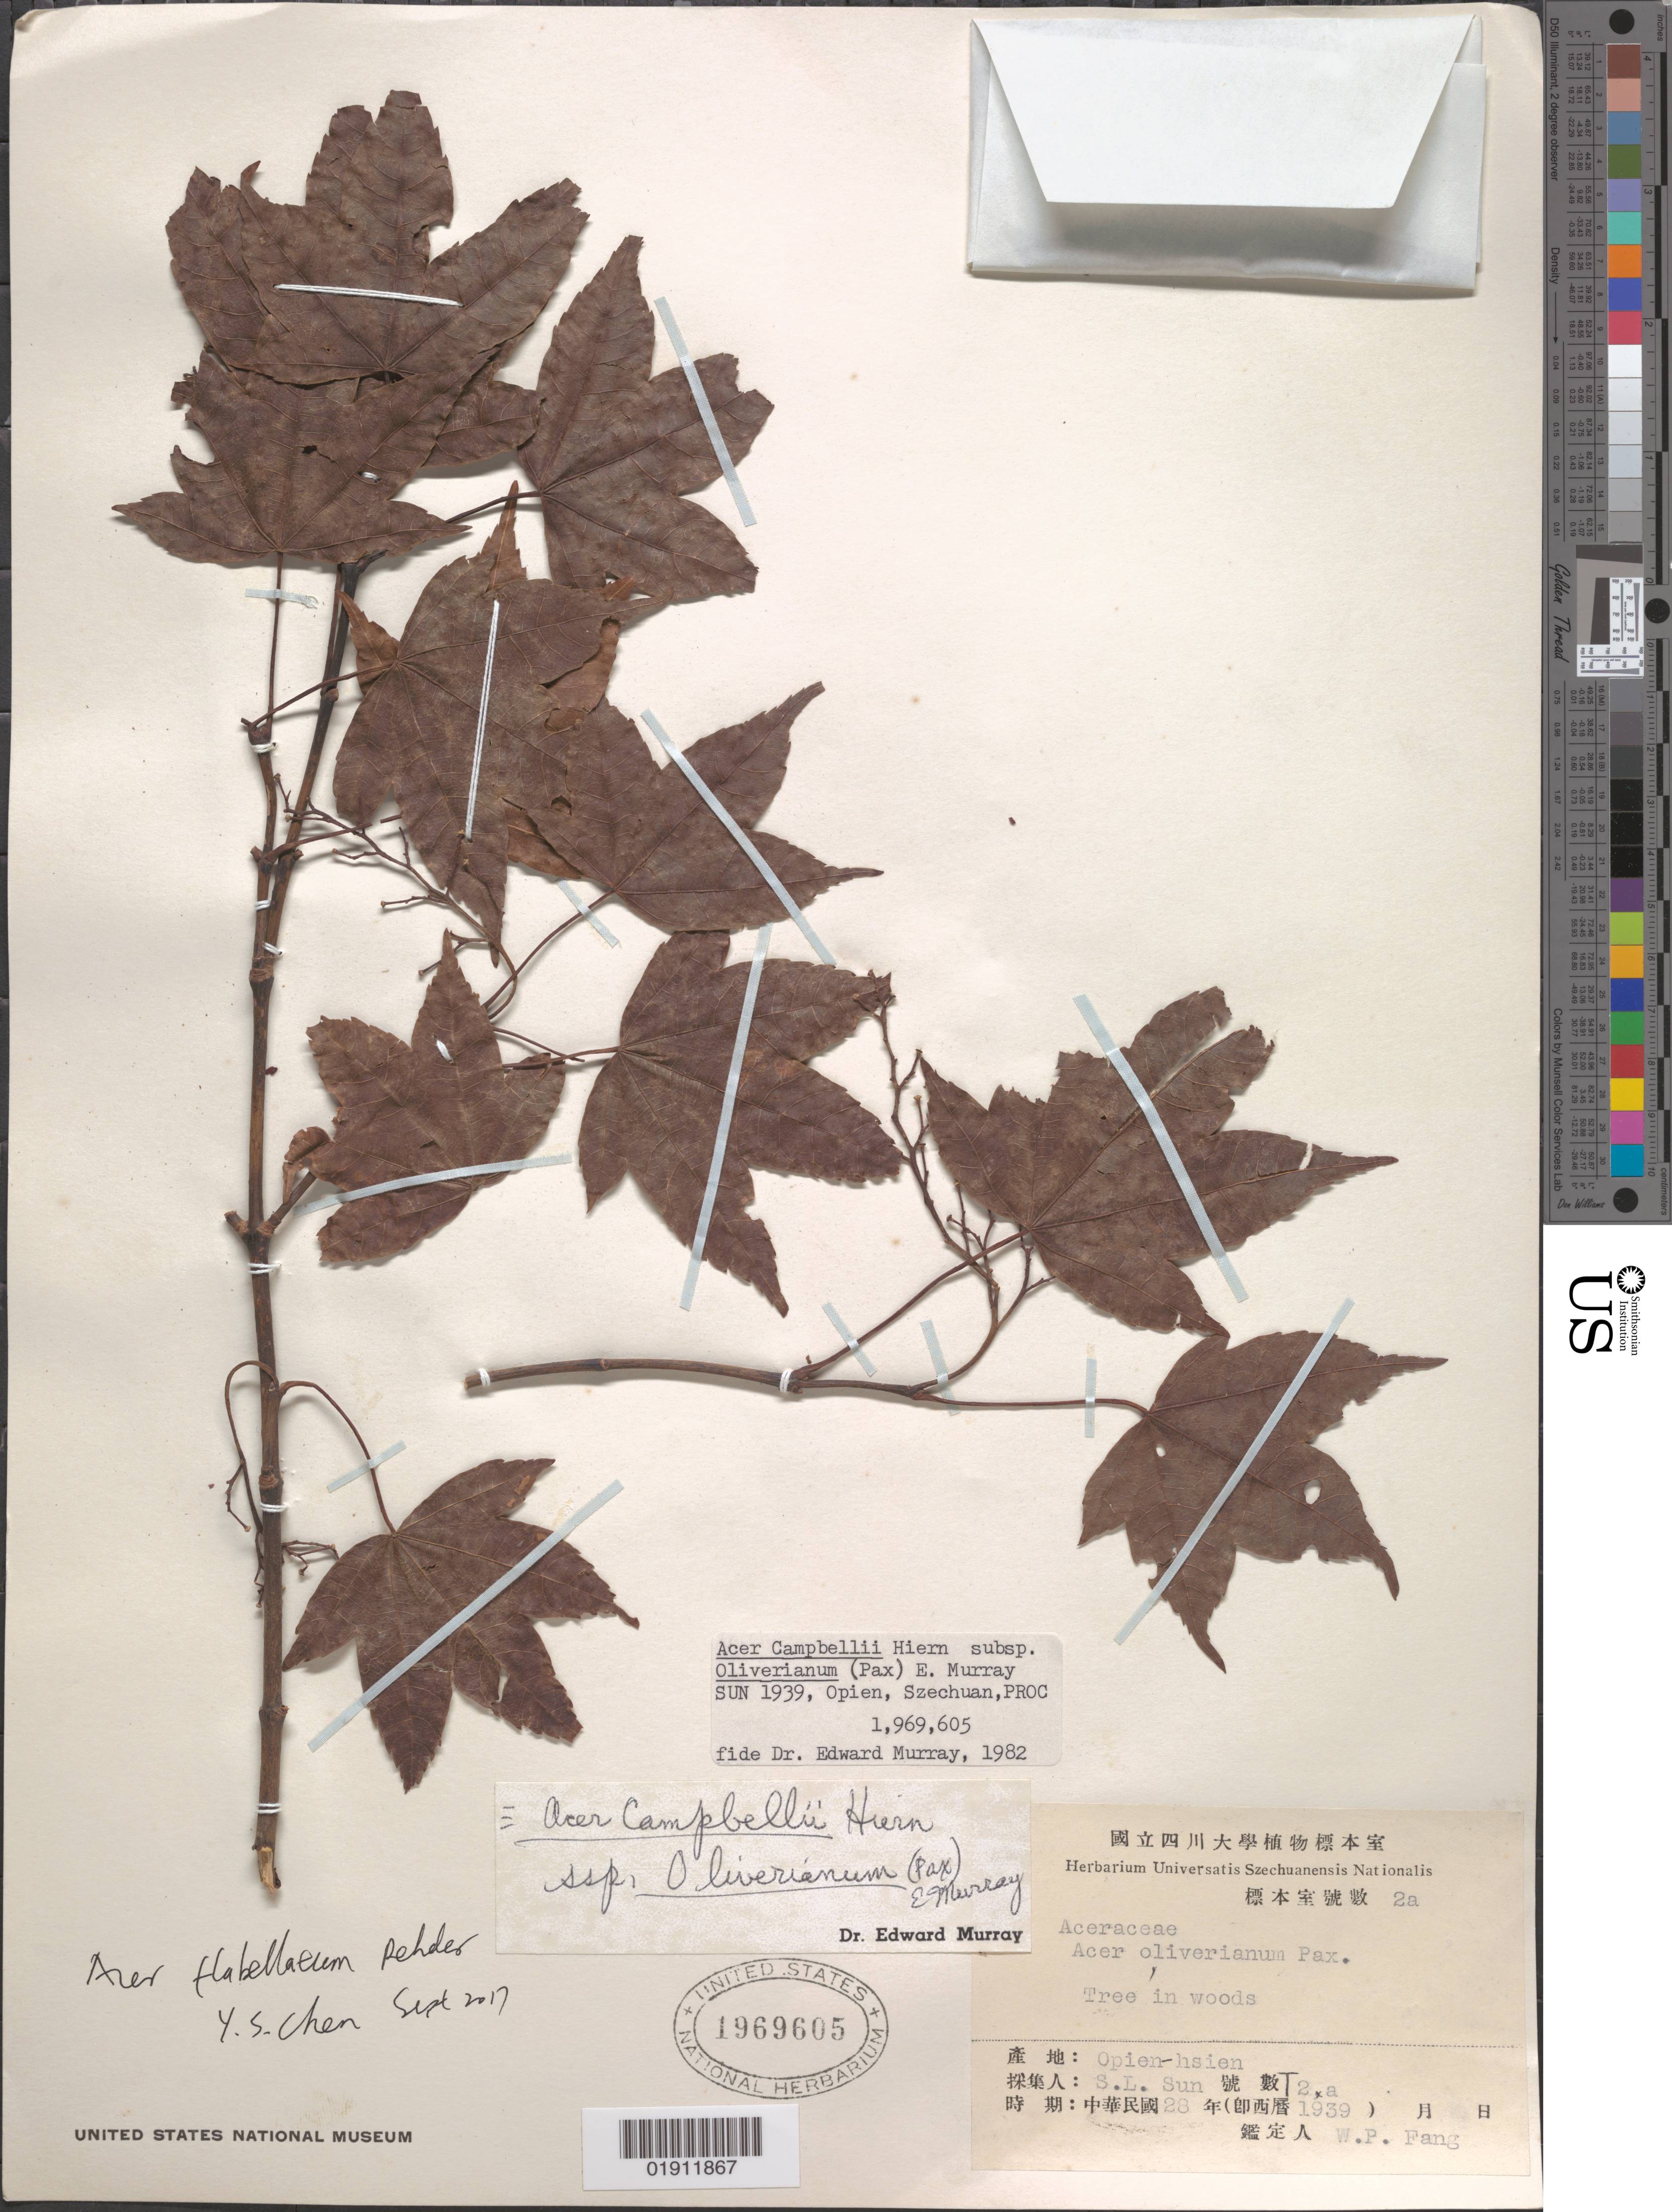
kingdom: Plantae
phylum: Tracheophyta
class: Magnoliopsida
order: Sapindales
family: Sapindaceae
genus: Acer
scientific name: Acer campbellii subsp. oliverianum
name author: (Pax) A.E. Murray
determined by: Murray, Edward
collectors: S. L. Sun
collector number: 2a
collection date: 1939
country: China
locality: Opien-hsien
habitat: In woods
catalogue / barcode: US 1969605